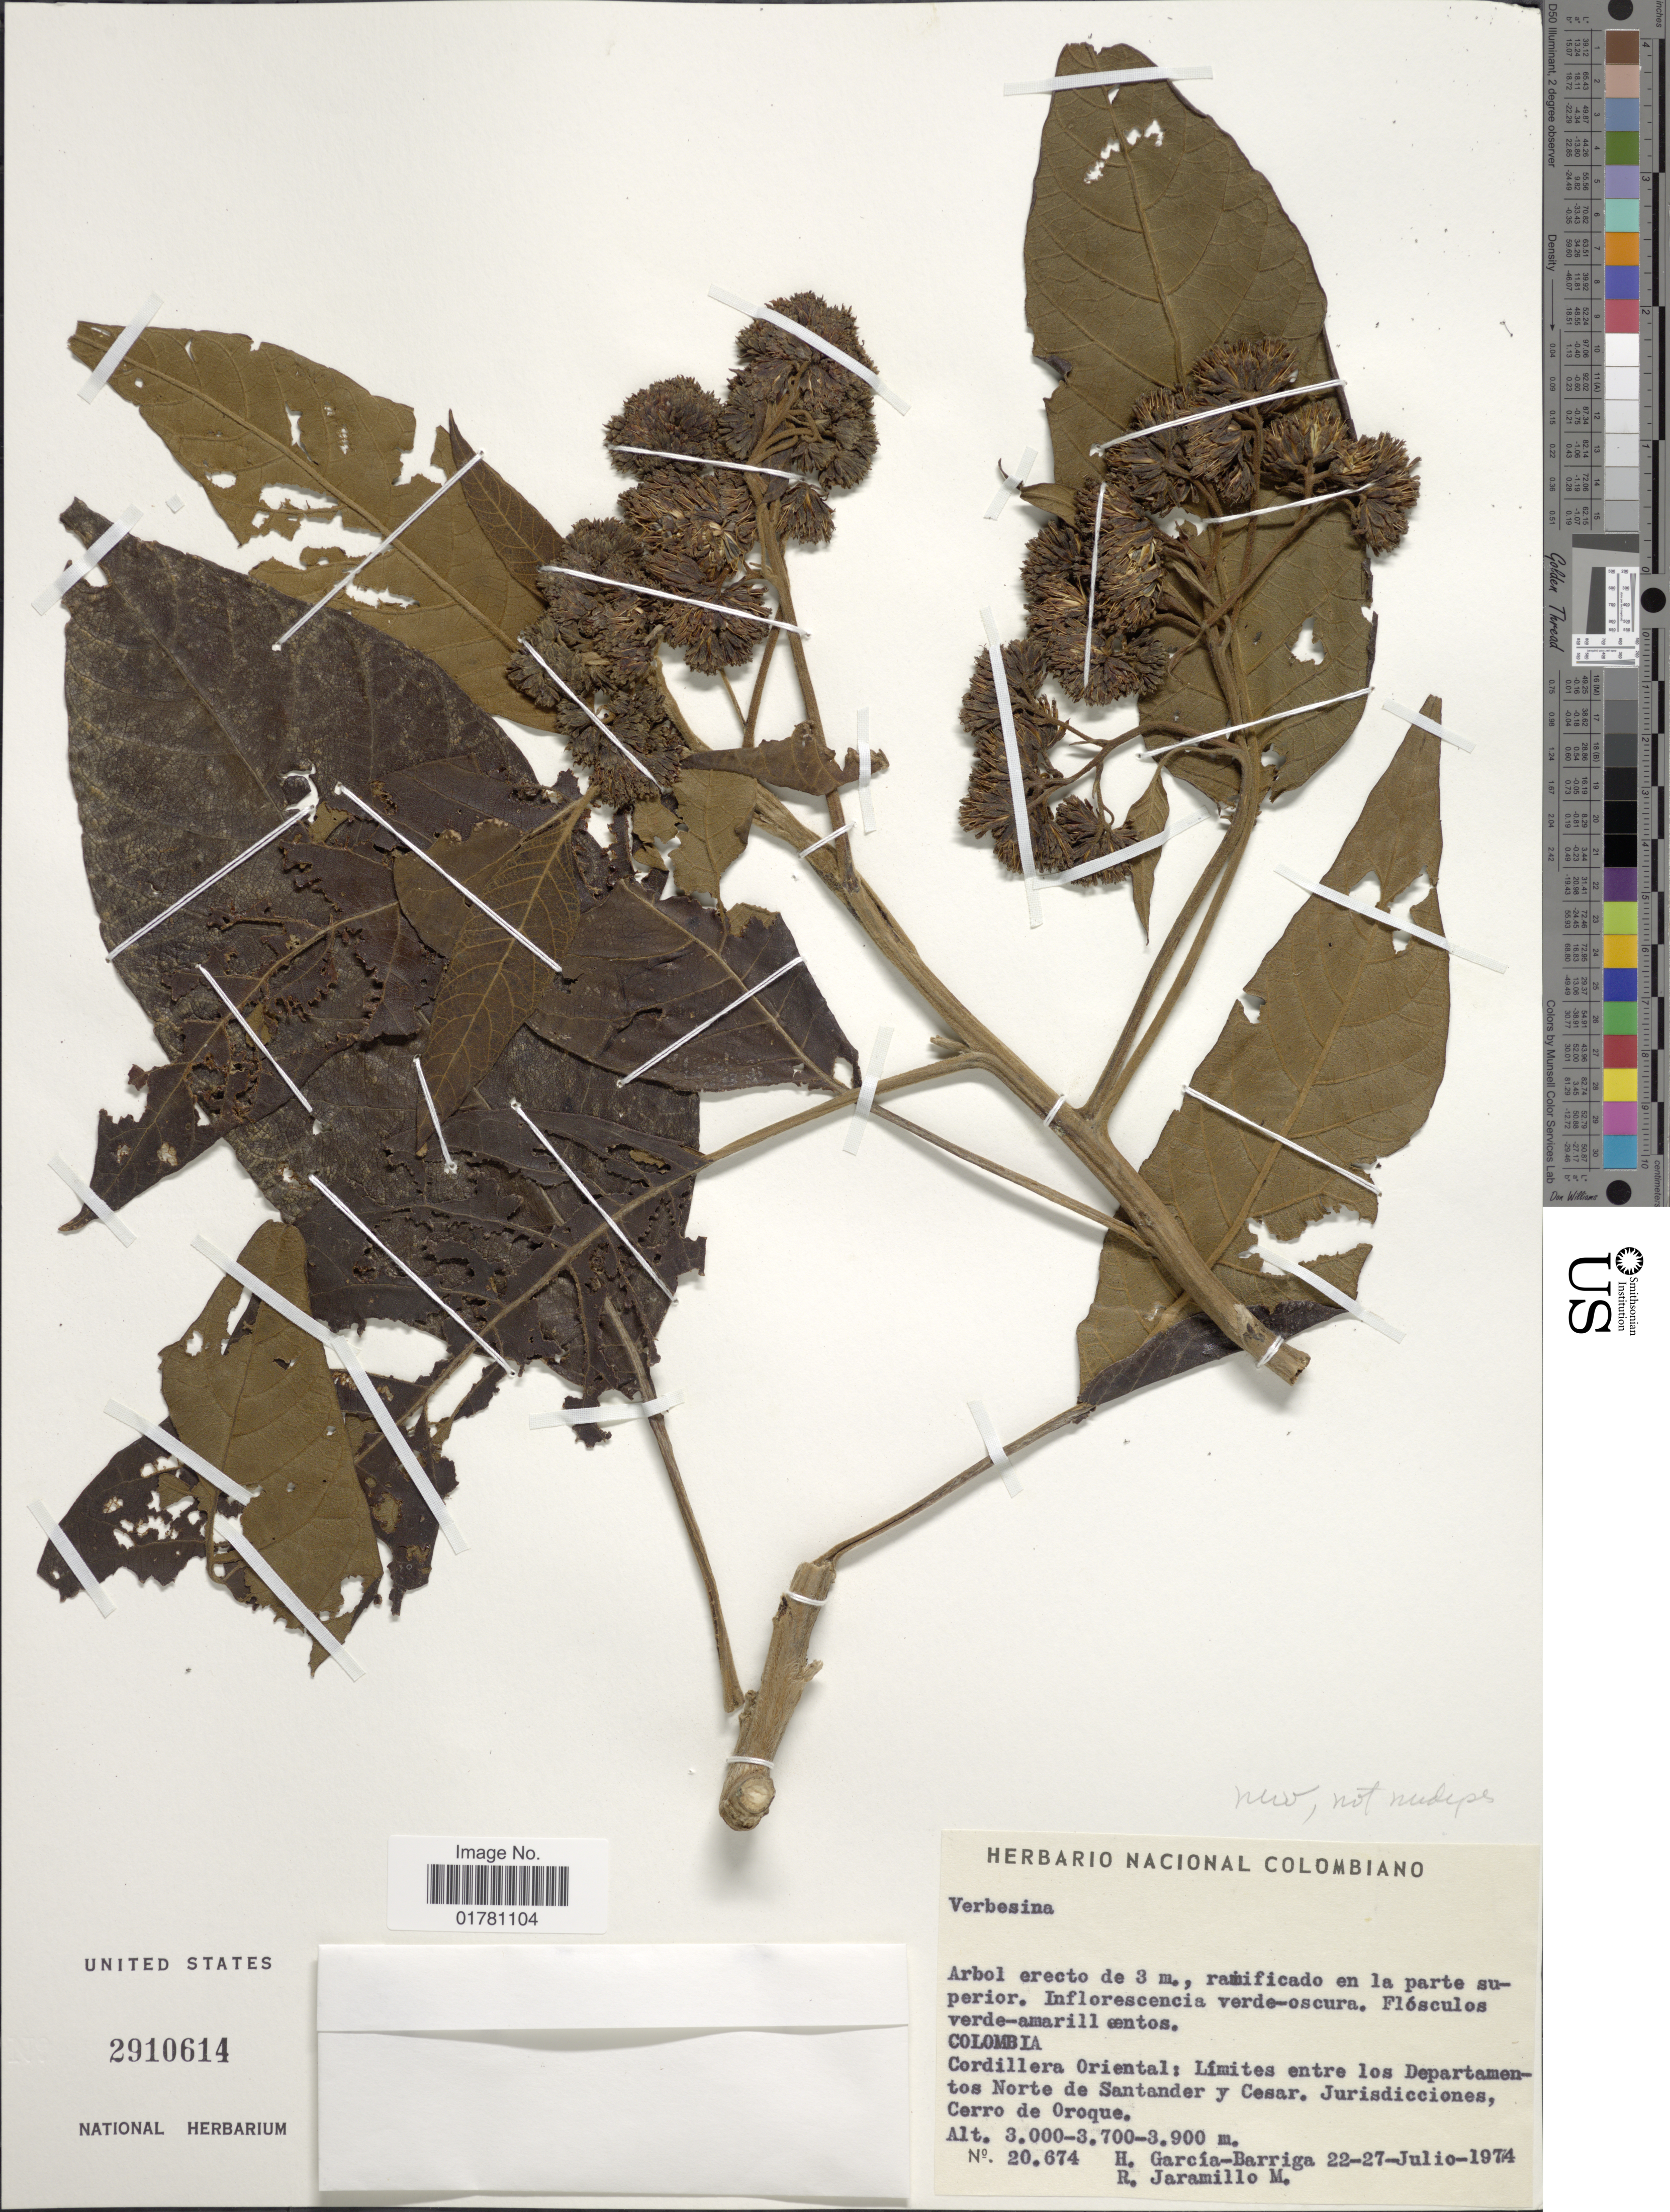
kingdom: Plantae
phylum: Tracheophyta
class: Magnoliopsida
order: Asterales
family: Asteraceae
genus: Verbesina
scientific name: Verbesina nudipes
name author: S.F. Blake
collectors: H. García Barriga & R. Jaramillo M.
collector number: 20674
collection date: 1974-07-22/1974-07-27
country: Colombia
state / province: Norte de Santander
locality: Cordillera Oriental, Límites entre los Departamentos Santander del Norte y Cesar; Jurisdicciones, Cerro de Oroque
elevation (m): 3000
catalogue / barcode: US 2910614